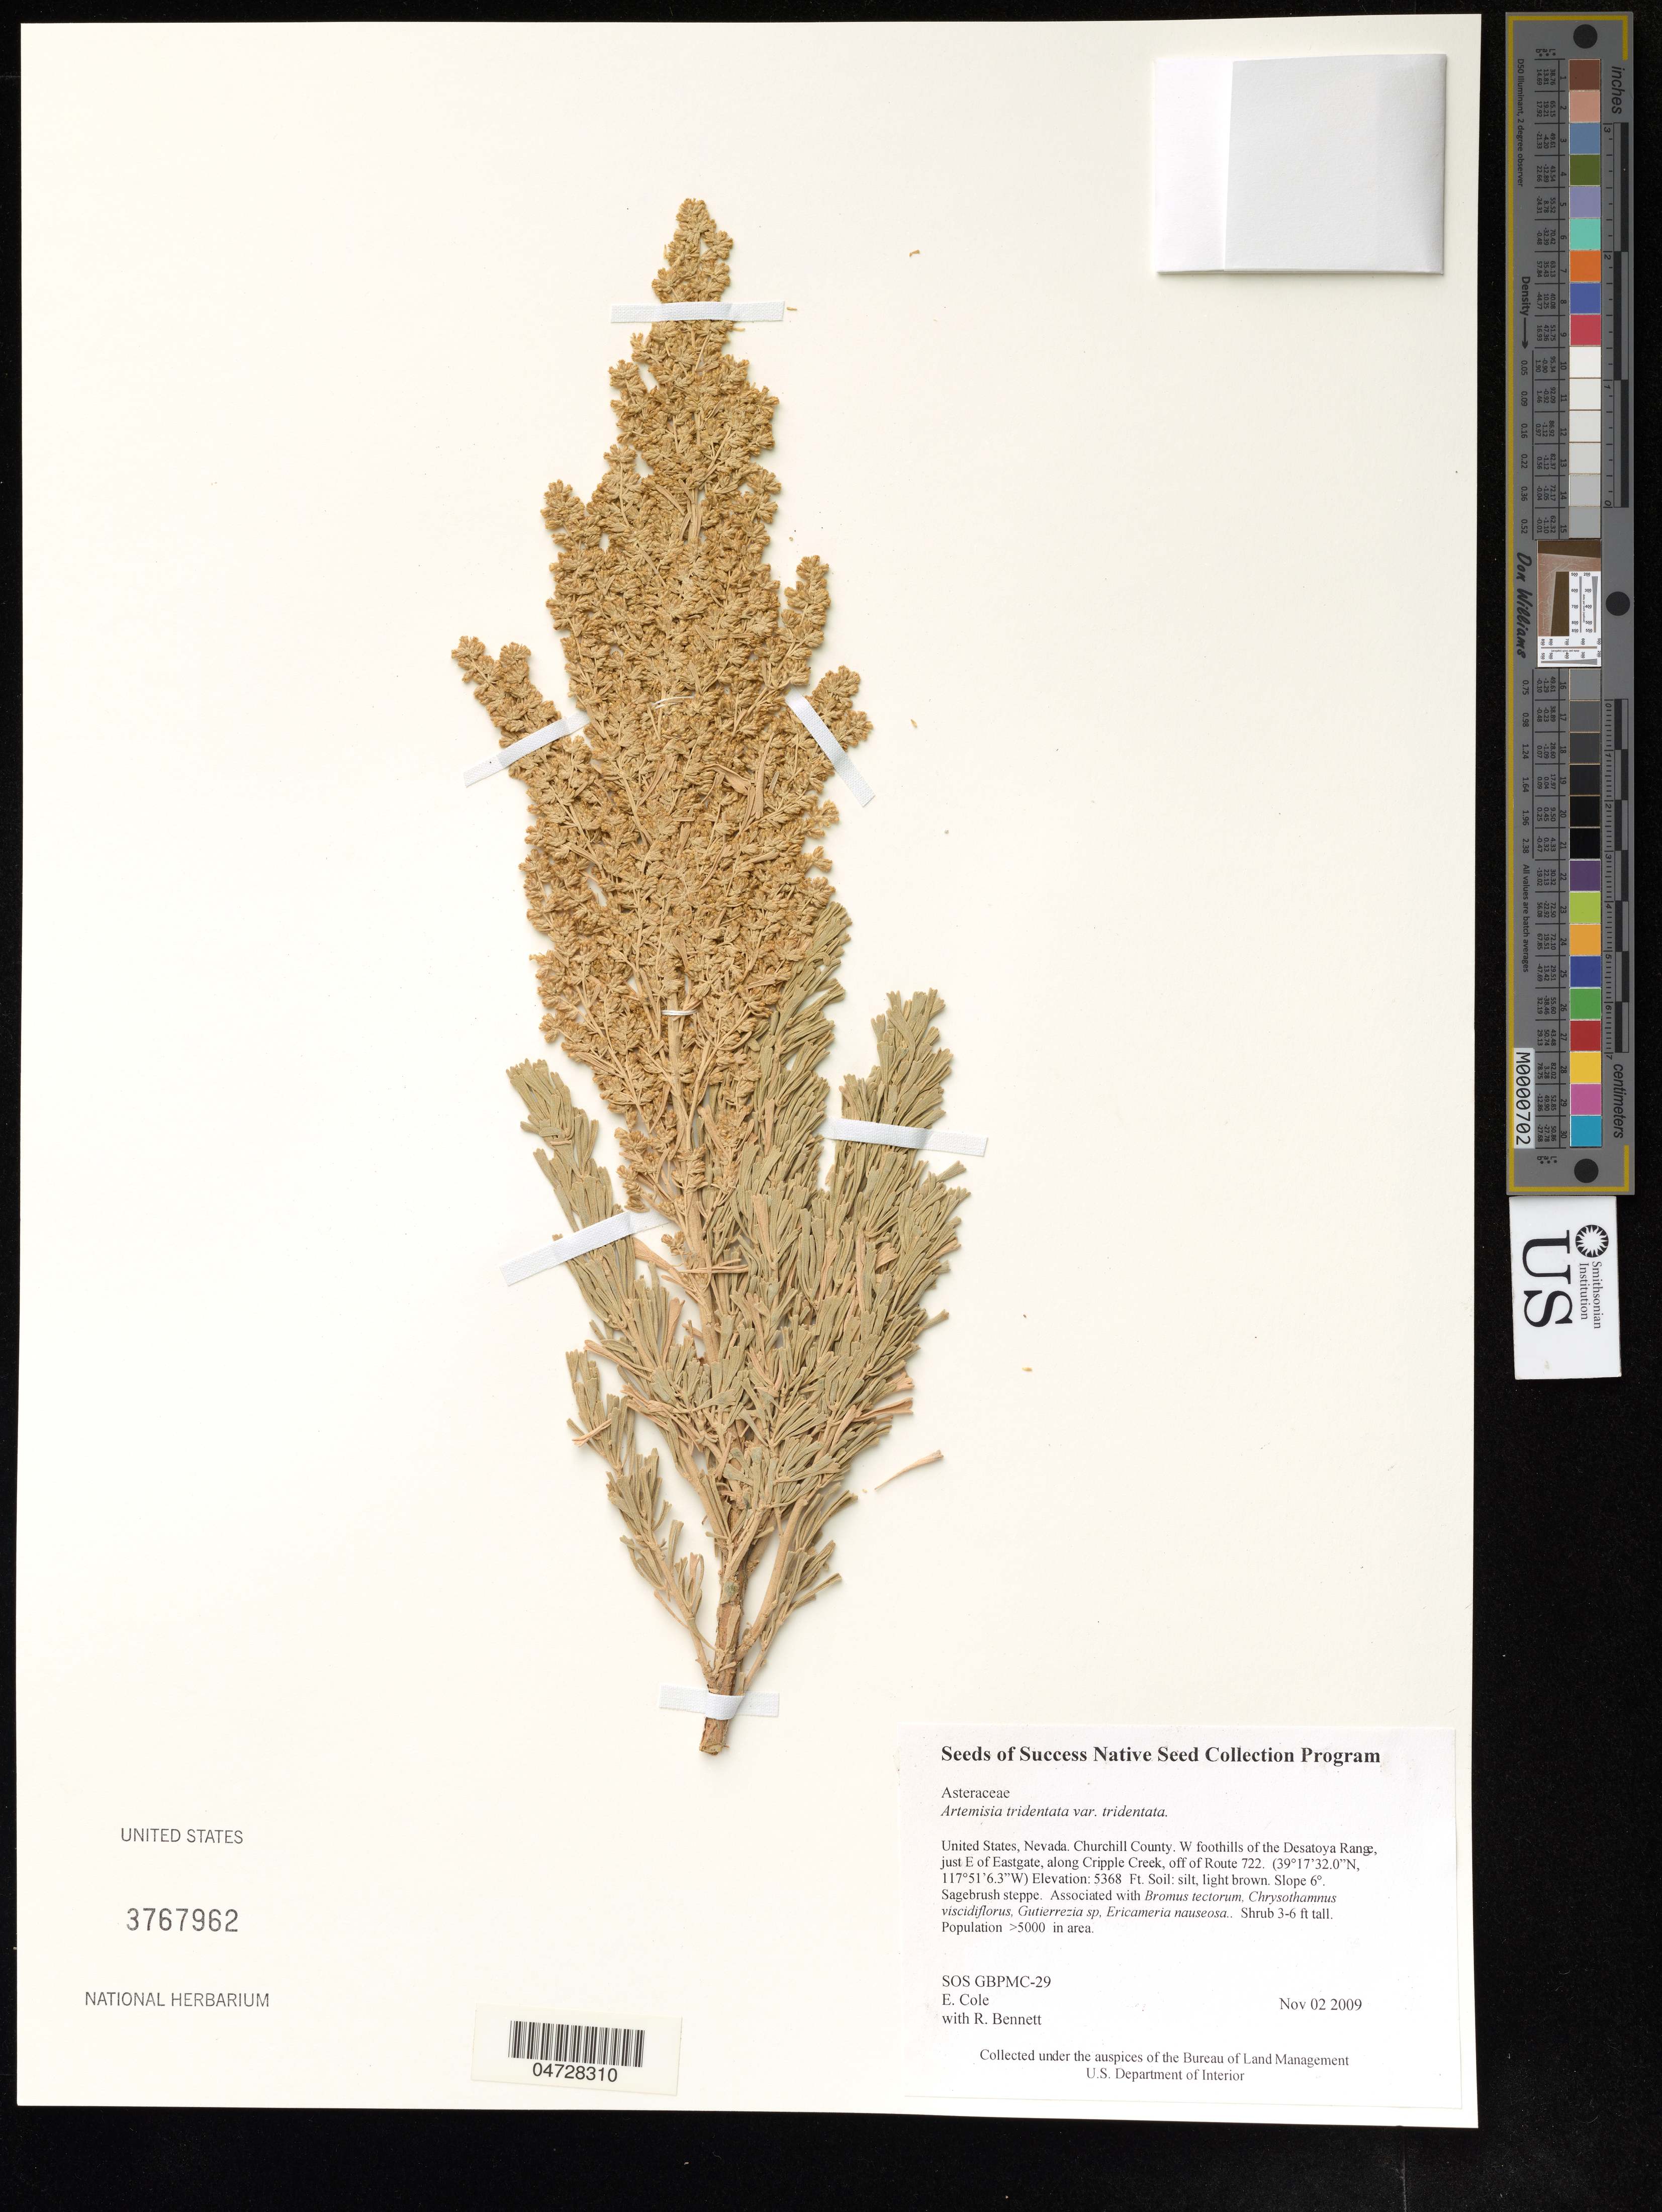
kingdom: Plantae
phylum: Tracheophyta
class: Magnoliopsida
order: Asterales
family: Asteraceae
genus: Artemisia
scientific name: Artemisia tridentata var. tridentata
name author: Nutt.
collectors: E. Cole & R. Bennett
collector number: SOS GBPMC-29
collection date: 2009-11-02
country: United States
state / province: Nevada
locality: Churchill County. W foothills of the Desatoya Range, just E of Eastgate, along Cripple Creek, off of Route 722.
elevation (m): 1636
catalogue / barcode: US 3767962